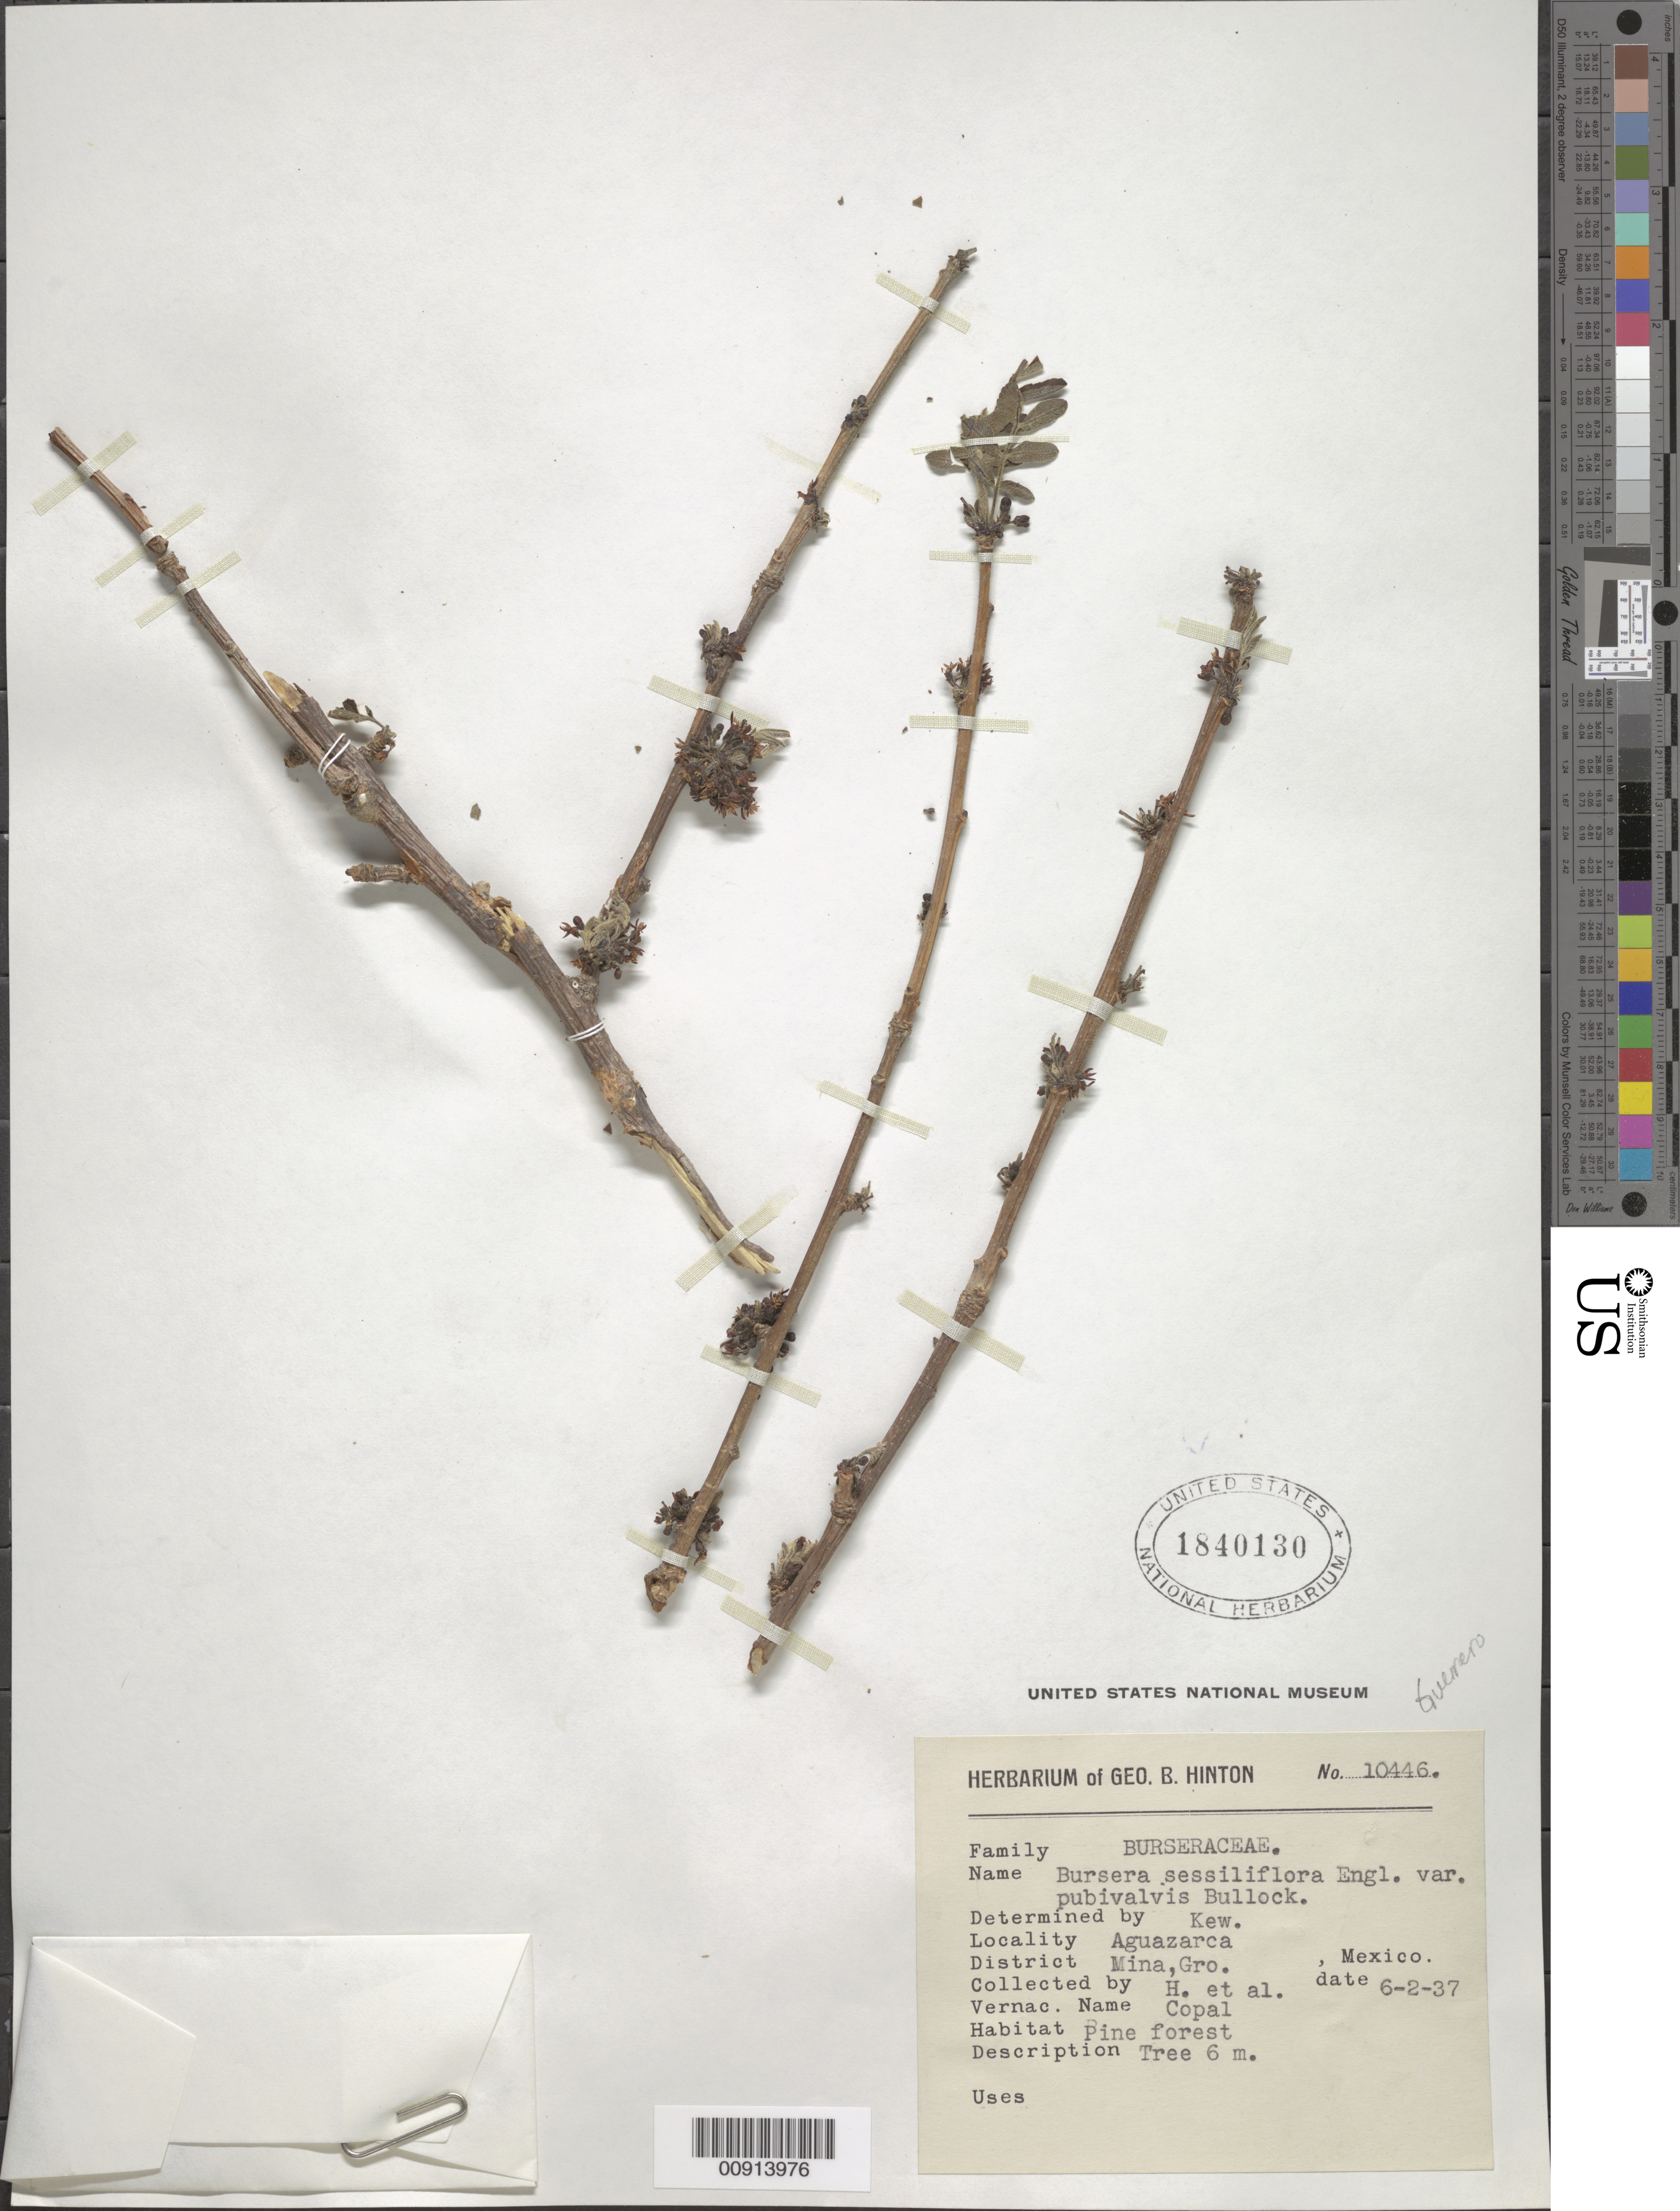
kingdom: Plantae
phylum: Tracheophyta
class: Magnoliopsida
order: Sapindales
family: Burseraceae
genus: Bursera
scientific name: Bursera sessiliflora var. pubivalvis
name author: Bullock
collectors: G. B. Hinton & et al.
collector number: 10446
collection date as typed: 02 Jun 1937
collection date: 1937-06-02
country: Mexico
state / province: Guerrero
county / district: Mina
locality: Aguazarca, District Mina, Guerrero.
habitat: Pine forest.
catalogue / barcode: US 1840130